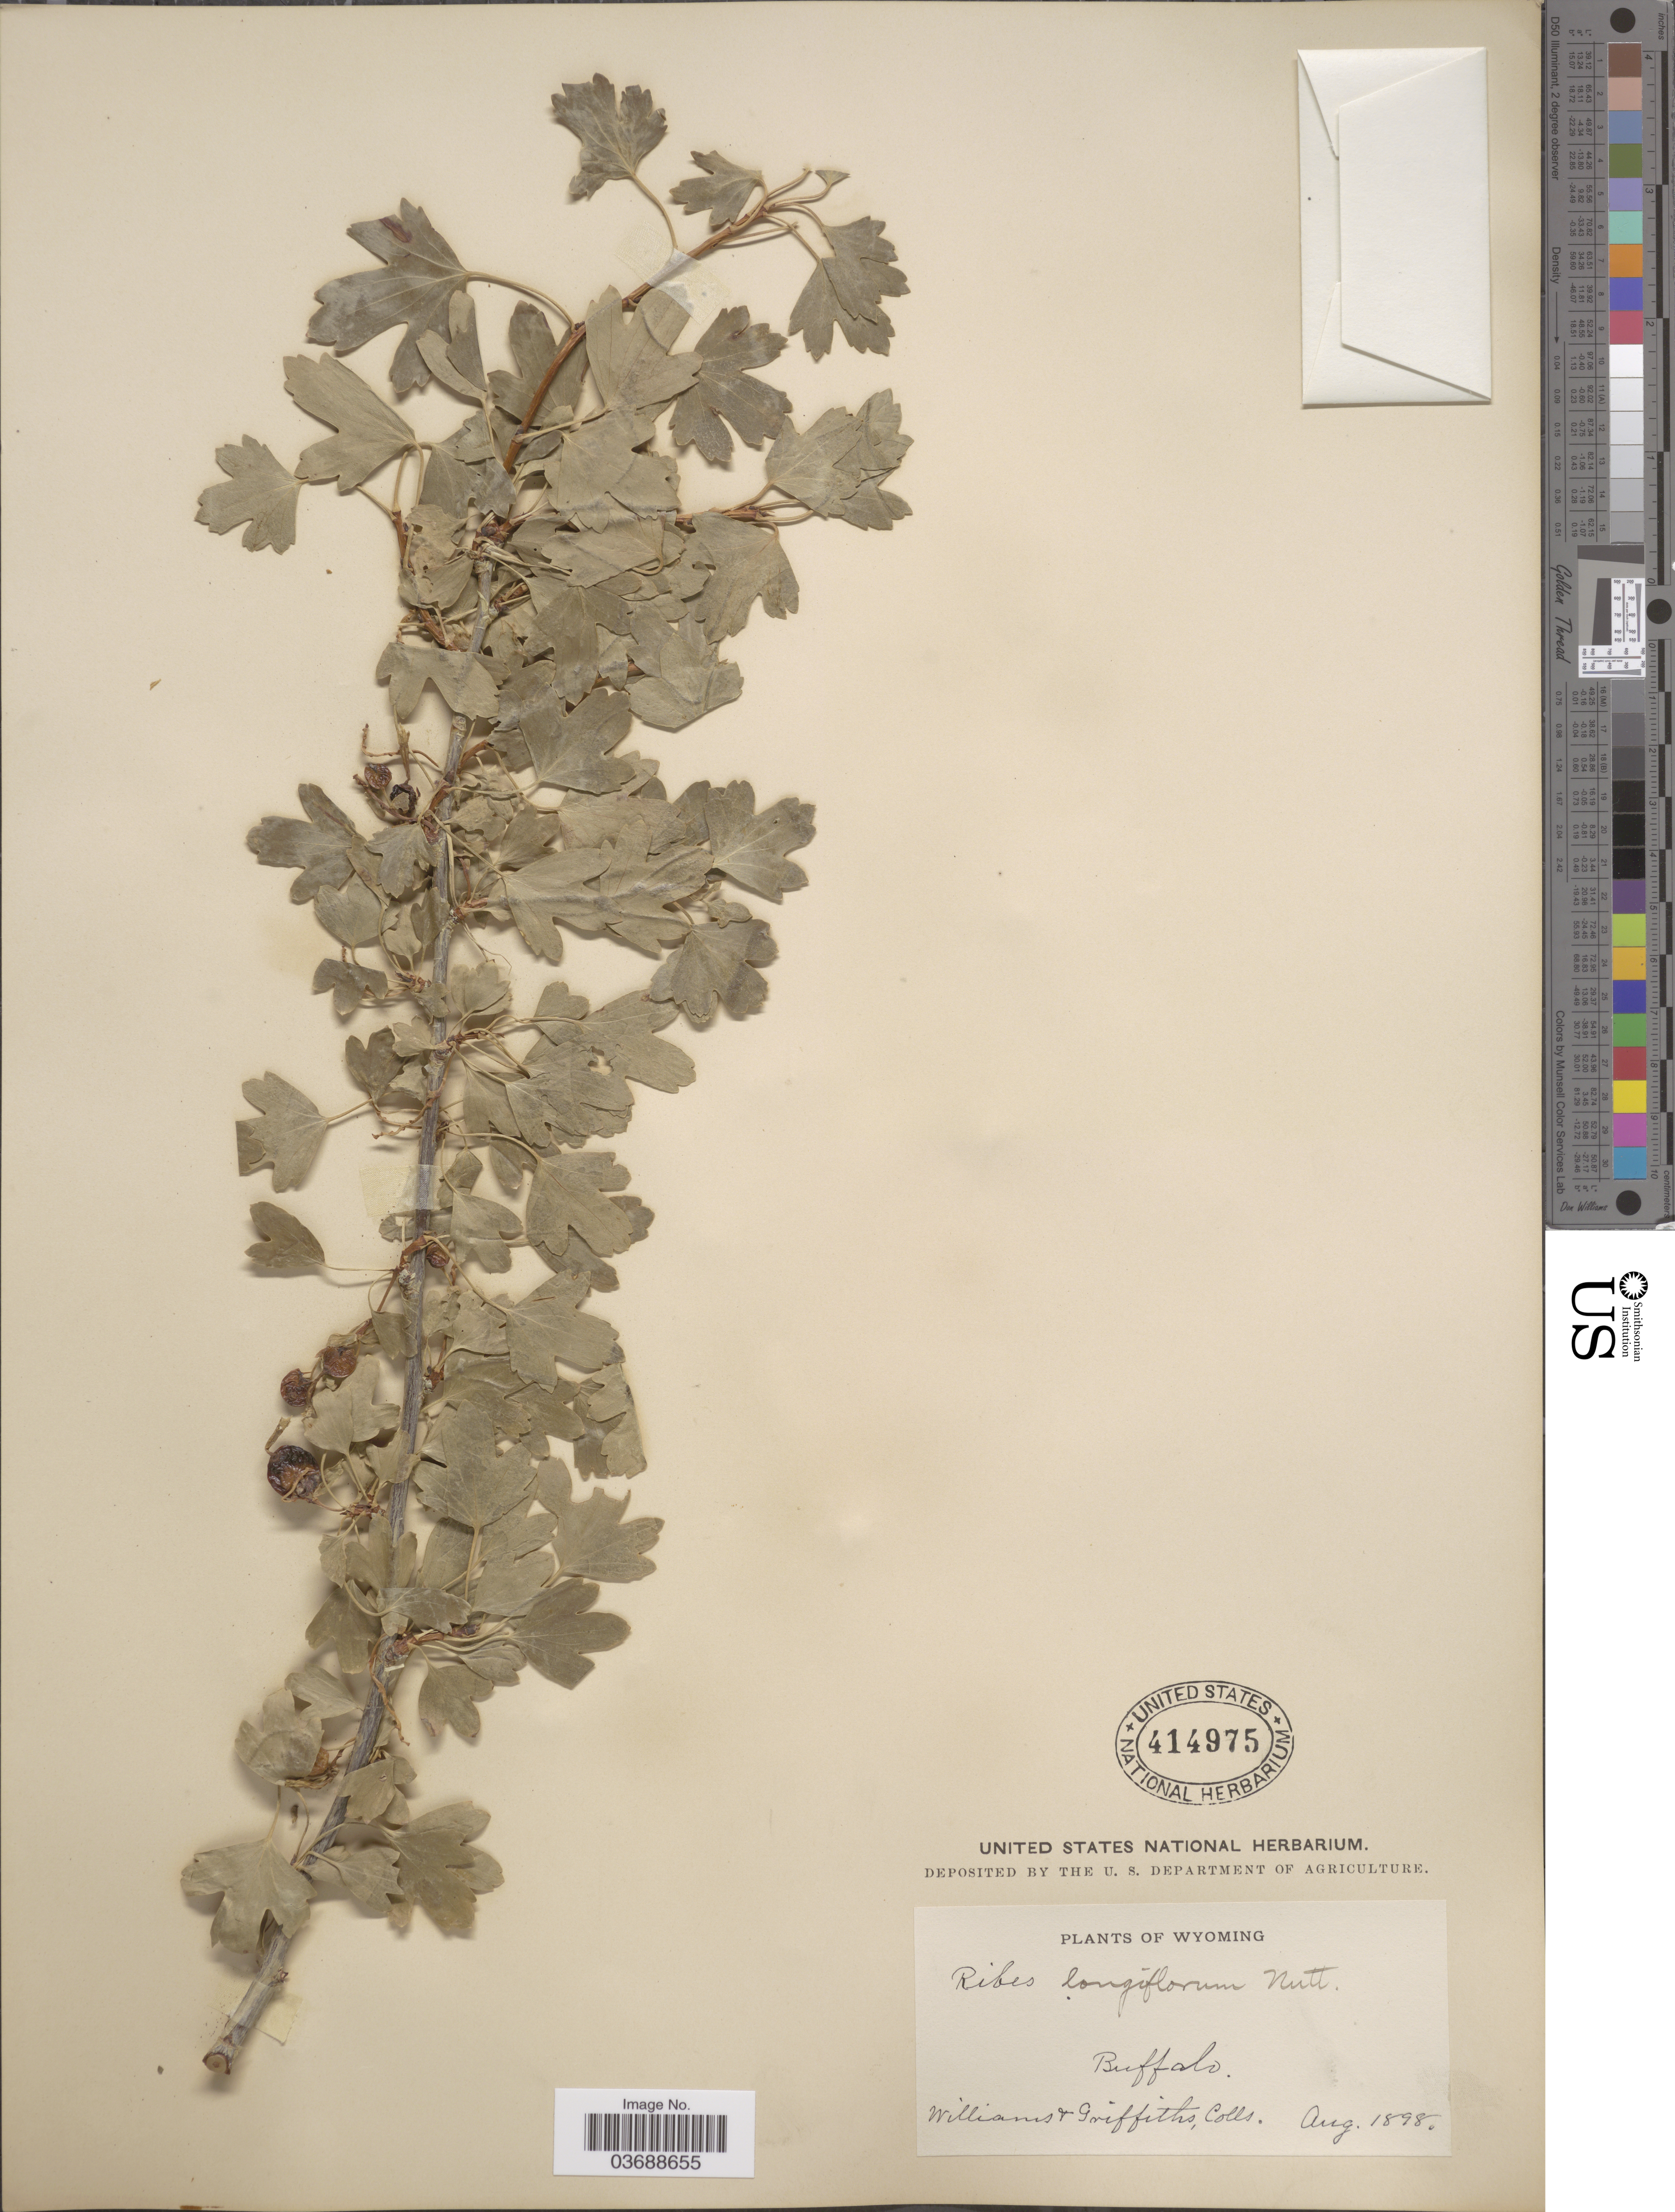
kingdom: Plantae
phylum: Tracheophyta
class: Magnoliopsida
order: Saxifragales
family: Grossulariaceae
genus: Ribes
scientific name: Ribes odoratum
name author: H.L. Wendl.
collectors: -- Williams & -- Griffiths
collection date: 1898-08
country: United States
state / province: Wyoming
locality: Buffalo.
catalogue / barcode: US 414975